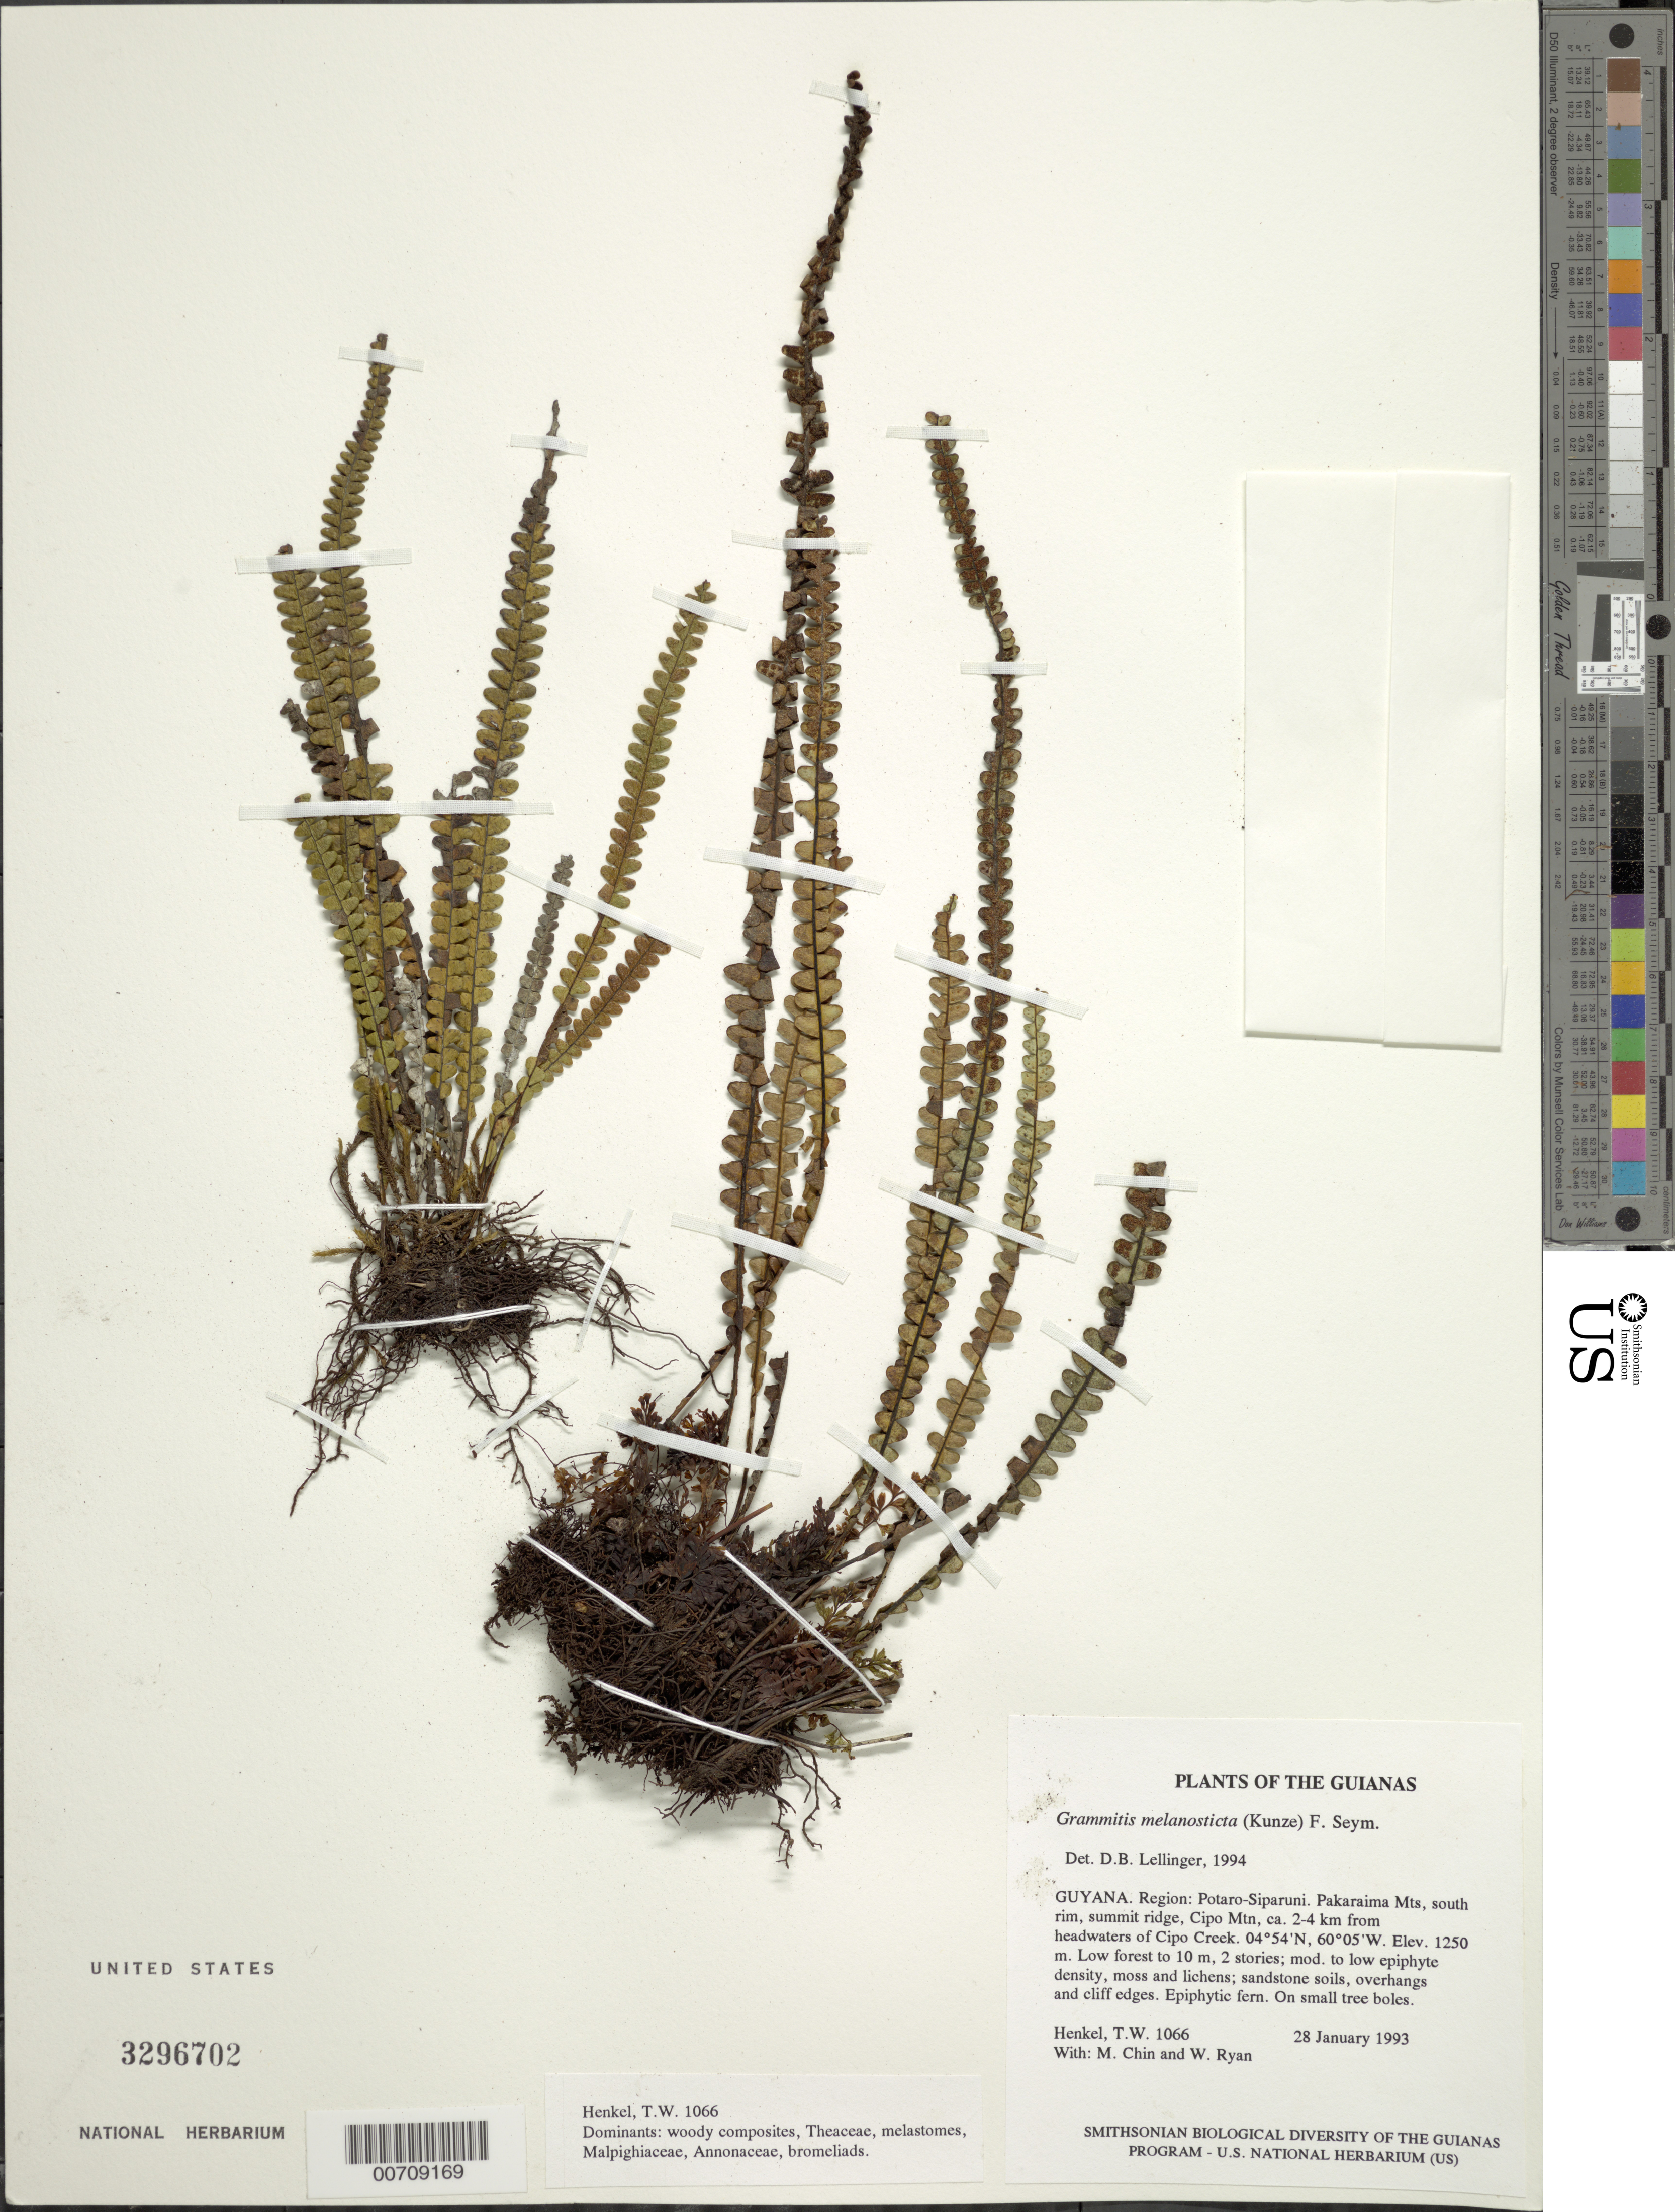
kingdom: Plantae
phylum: Tracheophyta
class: Polypodiopsida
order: Polypodiales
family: Polypodiaceae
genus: Melpomene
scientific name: Melpomene melanosticta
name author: (Kunze) A.R. Sm. & R.C. Moran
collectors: T. Henkel, M. Chin & W. Ryan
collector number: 1066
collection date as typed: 28 January 1993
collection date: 1993-01-28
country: Guyana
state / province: Potaro-Siparuni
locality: Pakaraima Mts, S rim, summit ridge, Cipo Mt, ±2-4 km from headwaters of Cipo Creek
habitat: Low forest to 10 m, 2 stories; sandstone soils, overhangs and cliff edges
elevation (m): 1250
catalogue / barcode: US 3296702